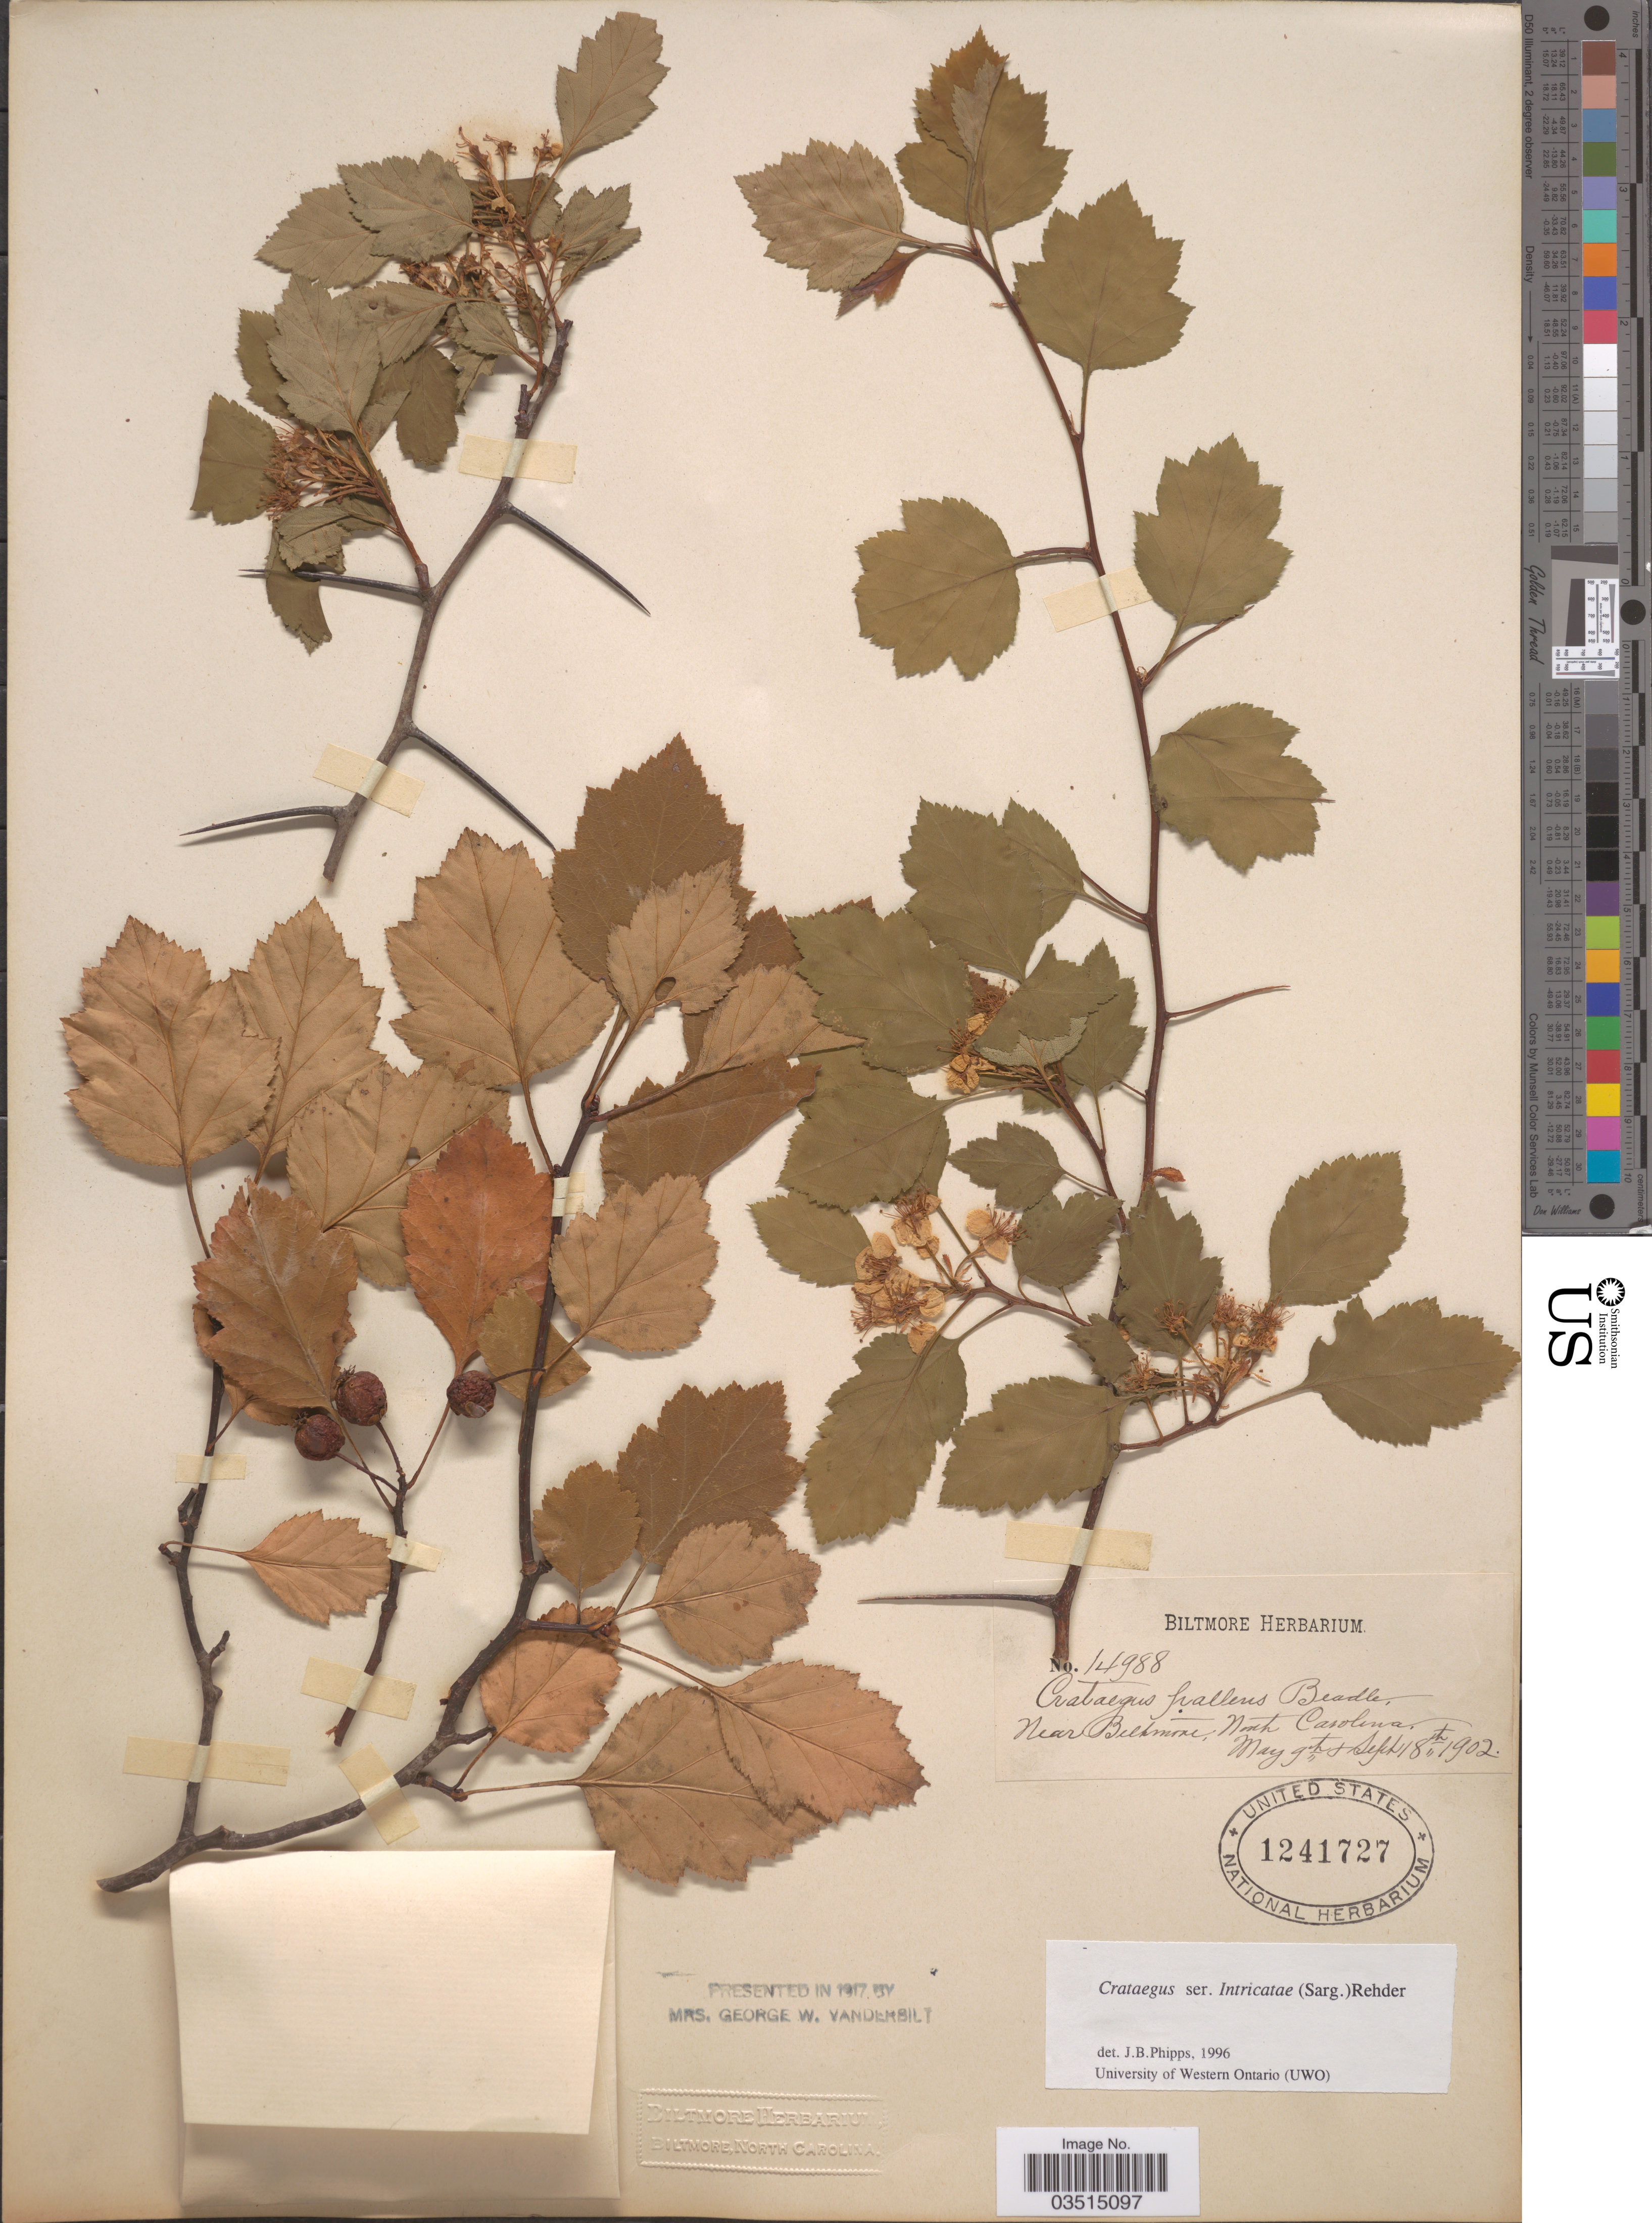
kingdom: Plantae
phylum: Tracheophyta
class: Magnoliopsida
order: Rosales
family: Rosaceae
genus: Crataegus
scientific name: Crataegus intricata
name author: Lange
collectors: ex herb. Biltmore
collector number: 14988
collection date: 1902-05-09/1902-09-18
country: United States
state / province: North Carolina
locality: Near Biltmore.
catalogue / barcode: US 1241727